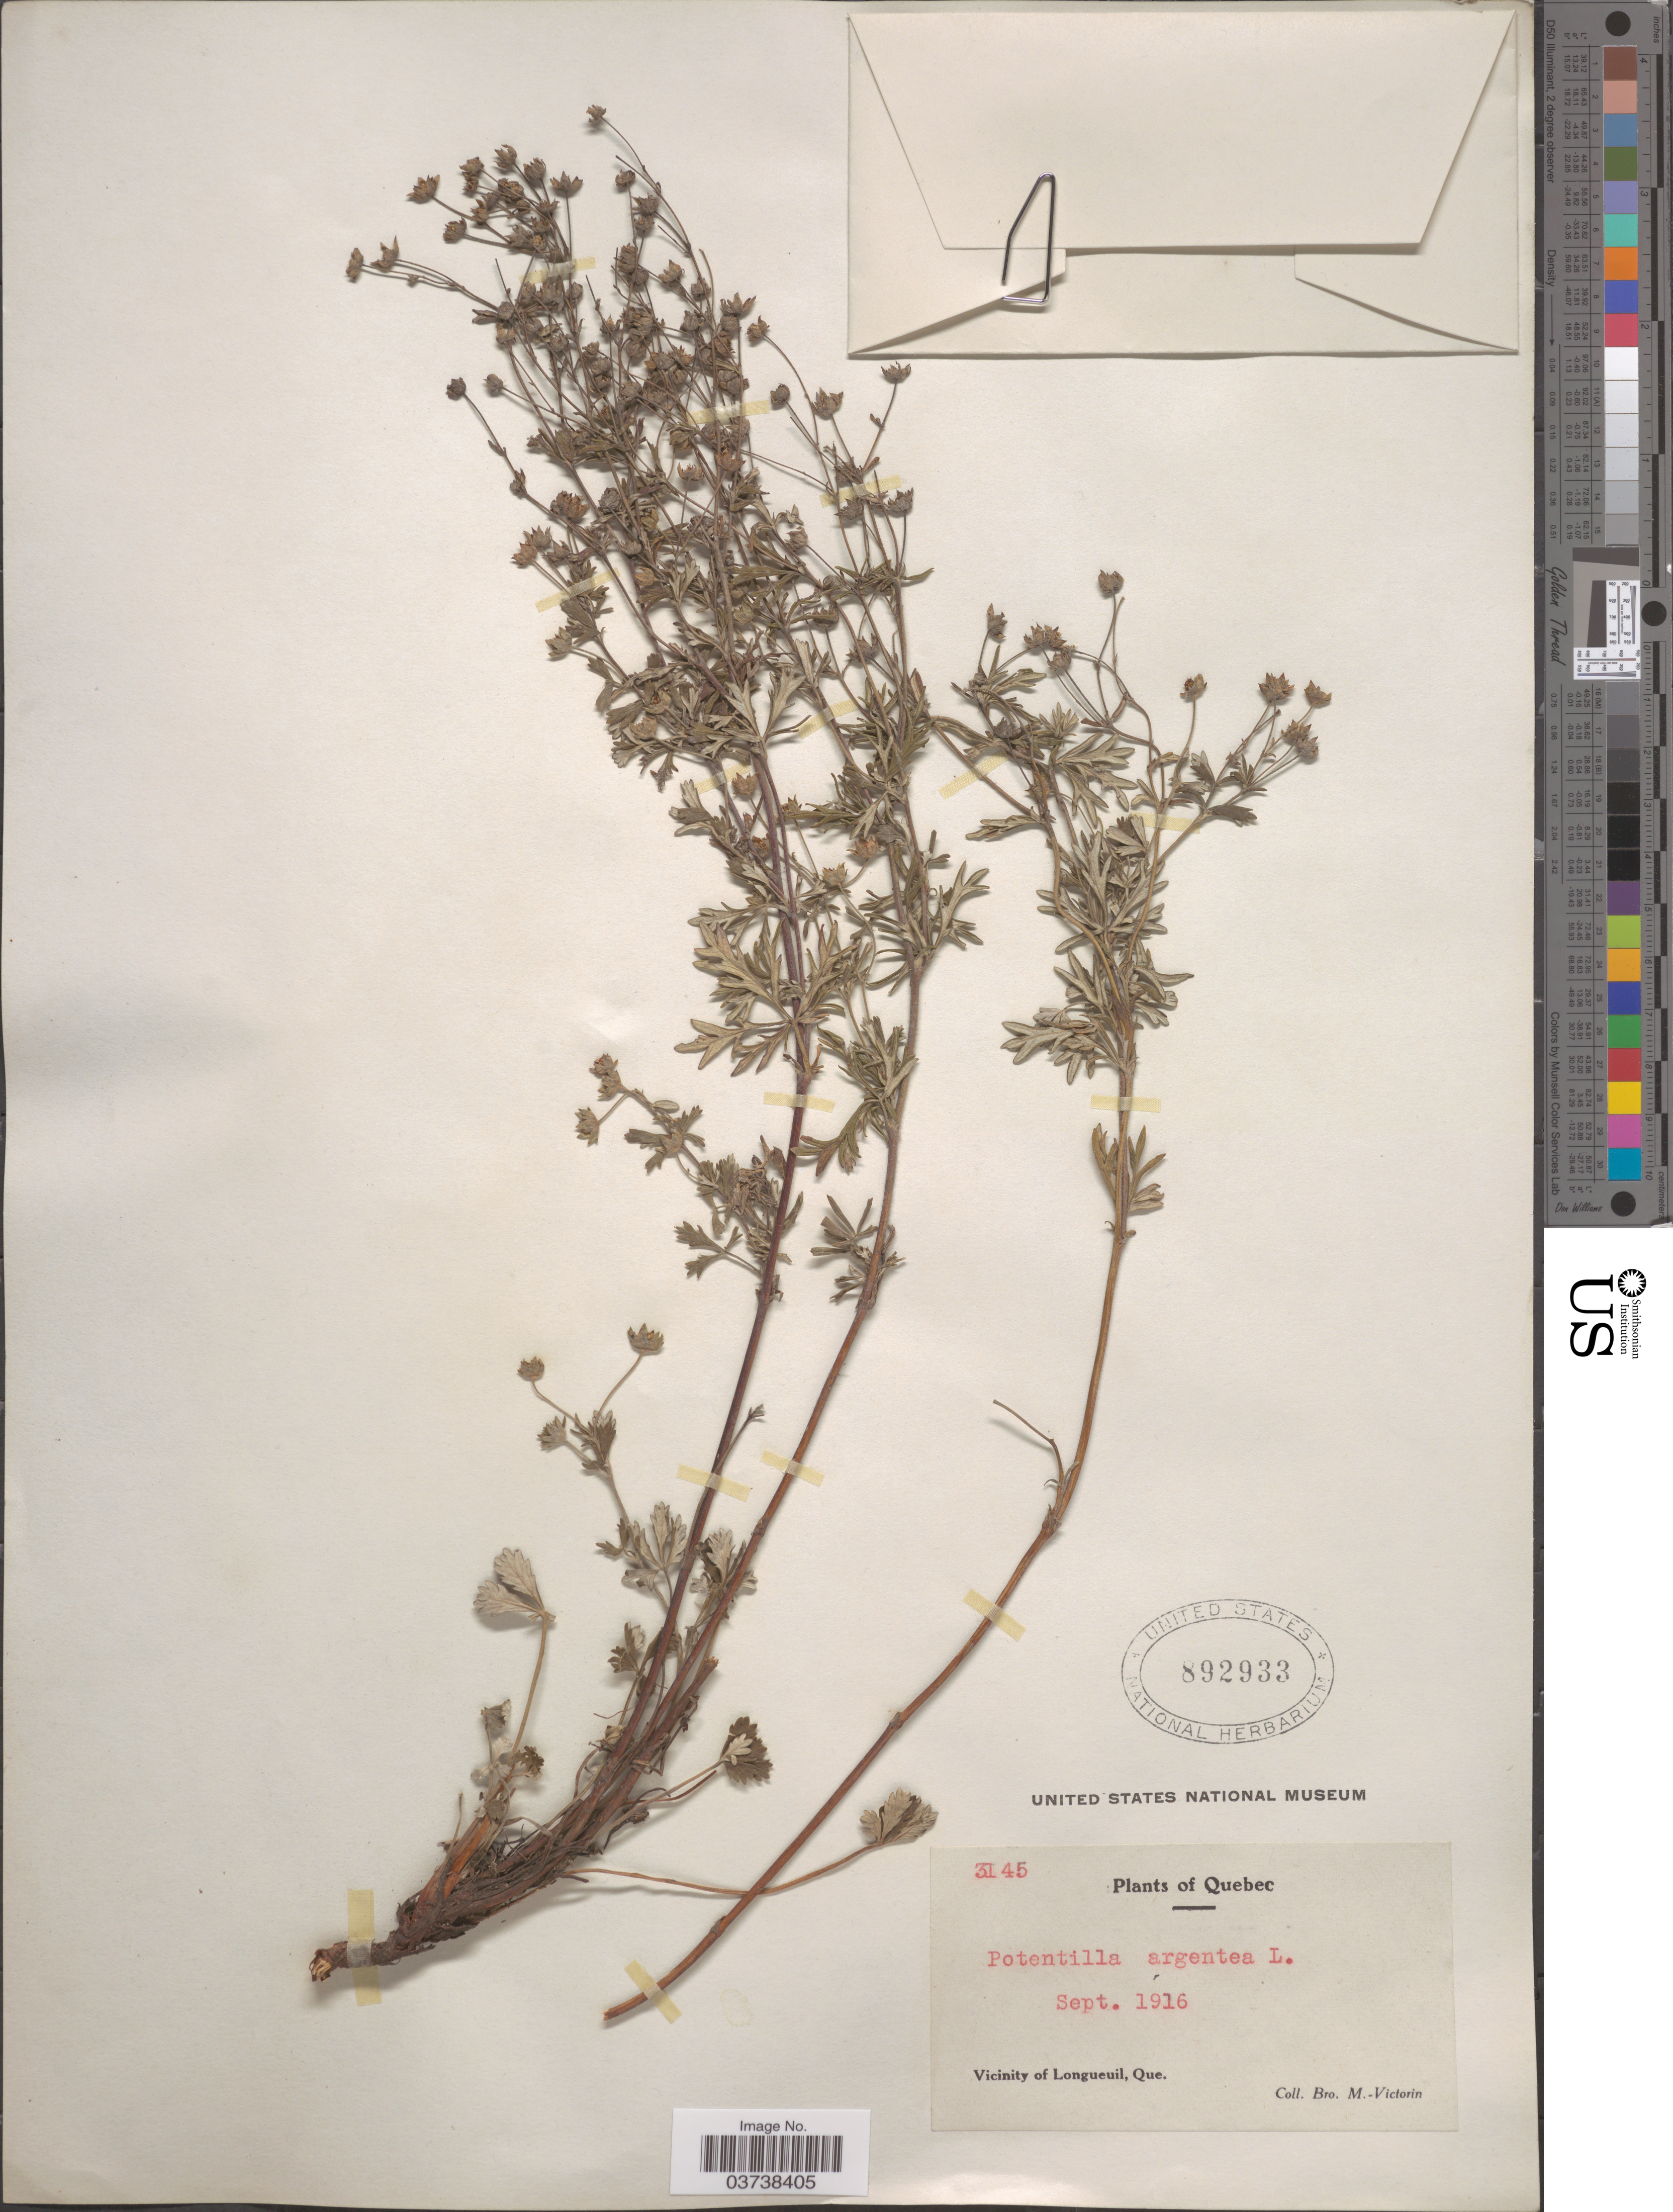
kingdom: Plantae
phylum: Tracheophyta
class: Magnoliopsida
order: Rosales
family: Rosaceae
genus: Potentilla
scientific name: Potentilla argentea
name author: L.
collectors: Fr. Marie-Victorin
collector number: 3145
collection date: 1916-09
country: Canada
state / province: Quebec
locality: Vicinity of Longueuil.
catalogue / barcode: US 892933